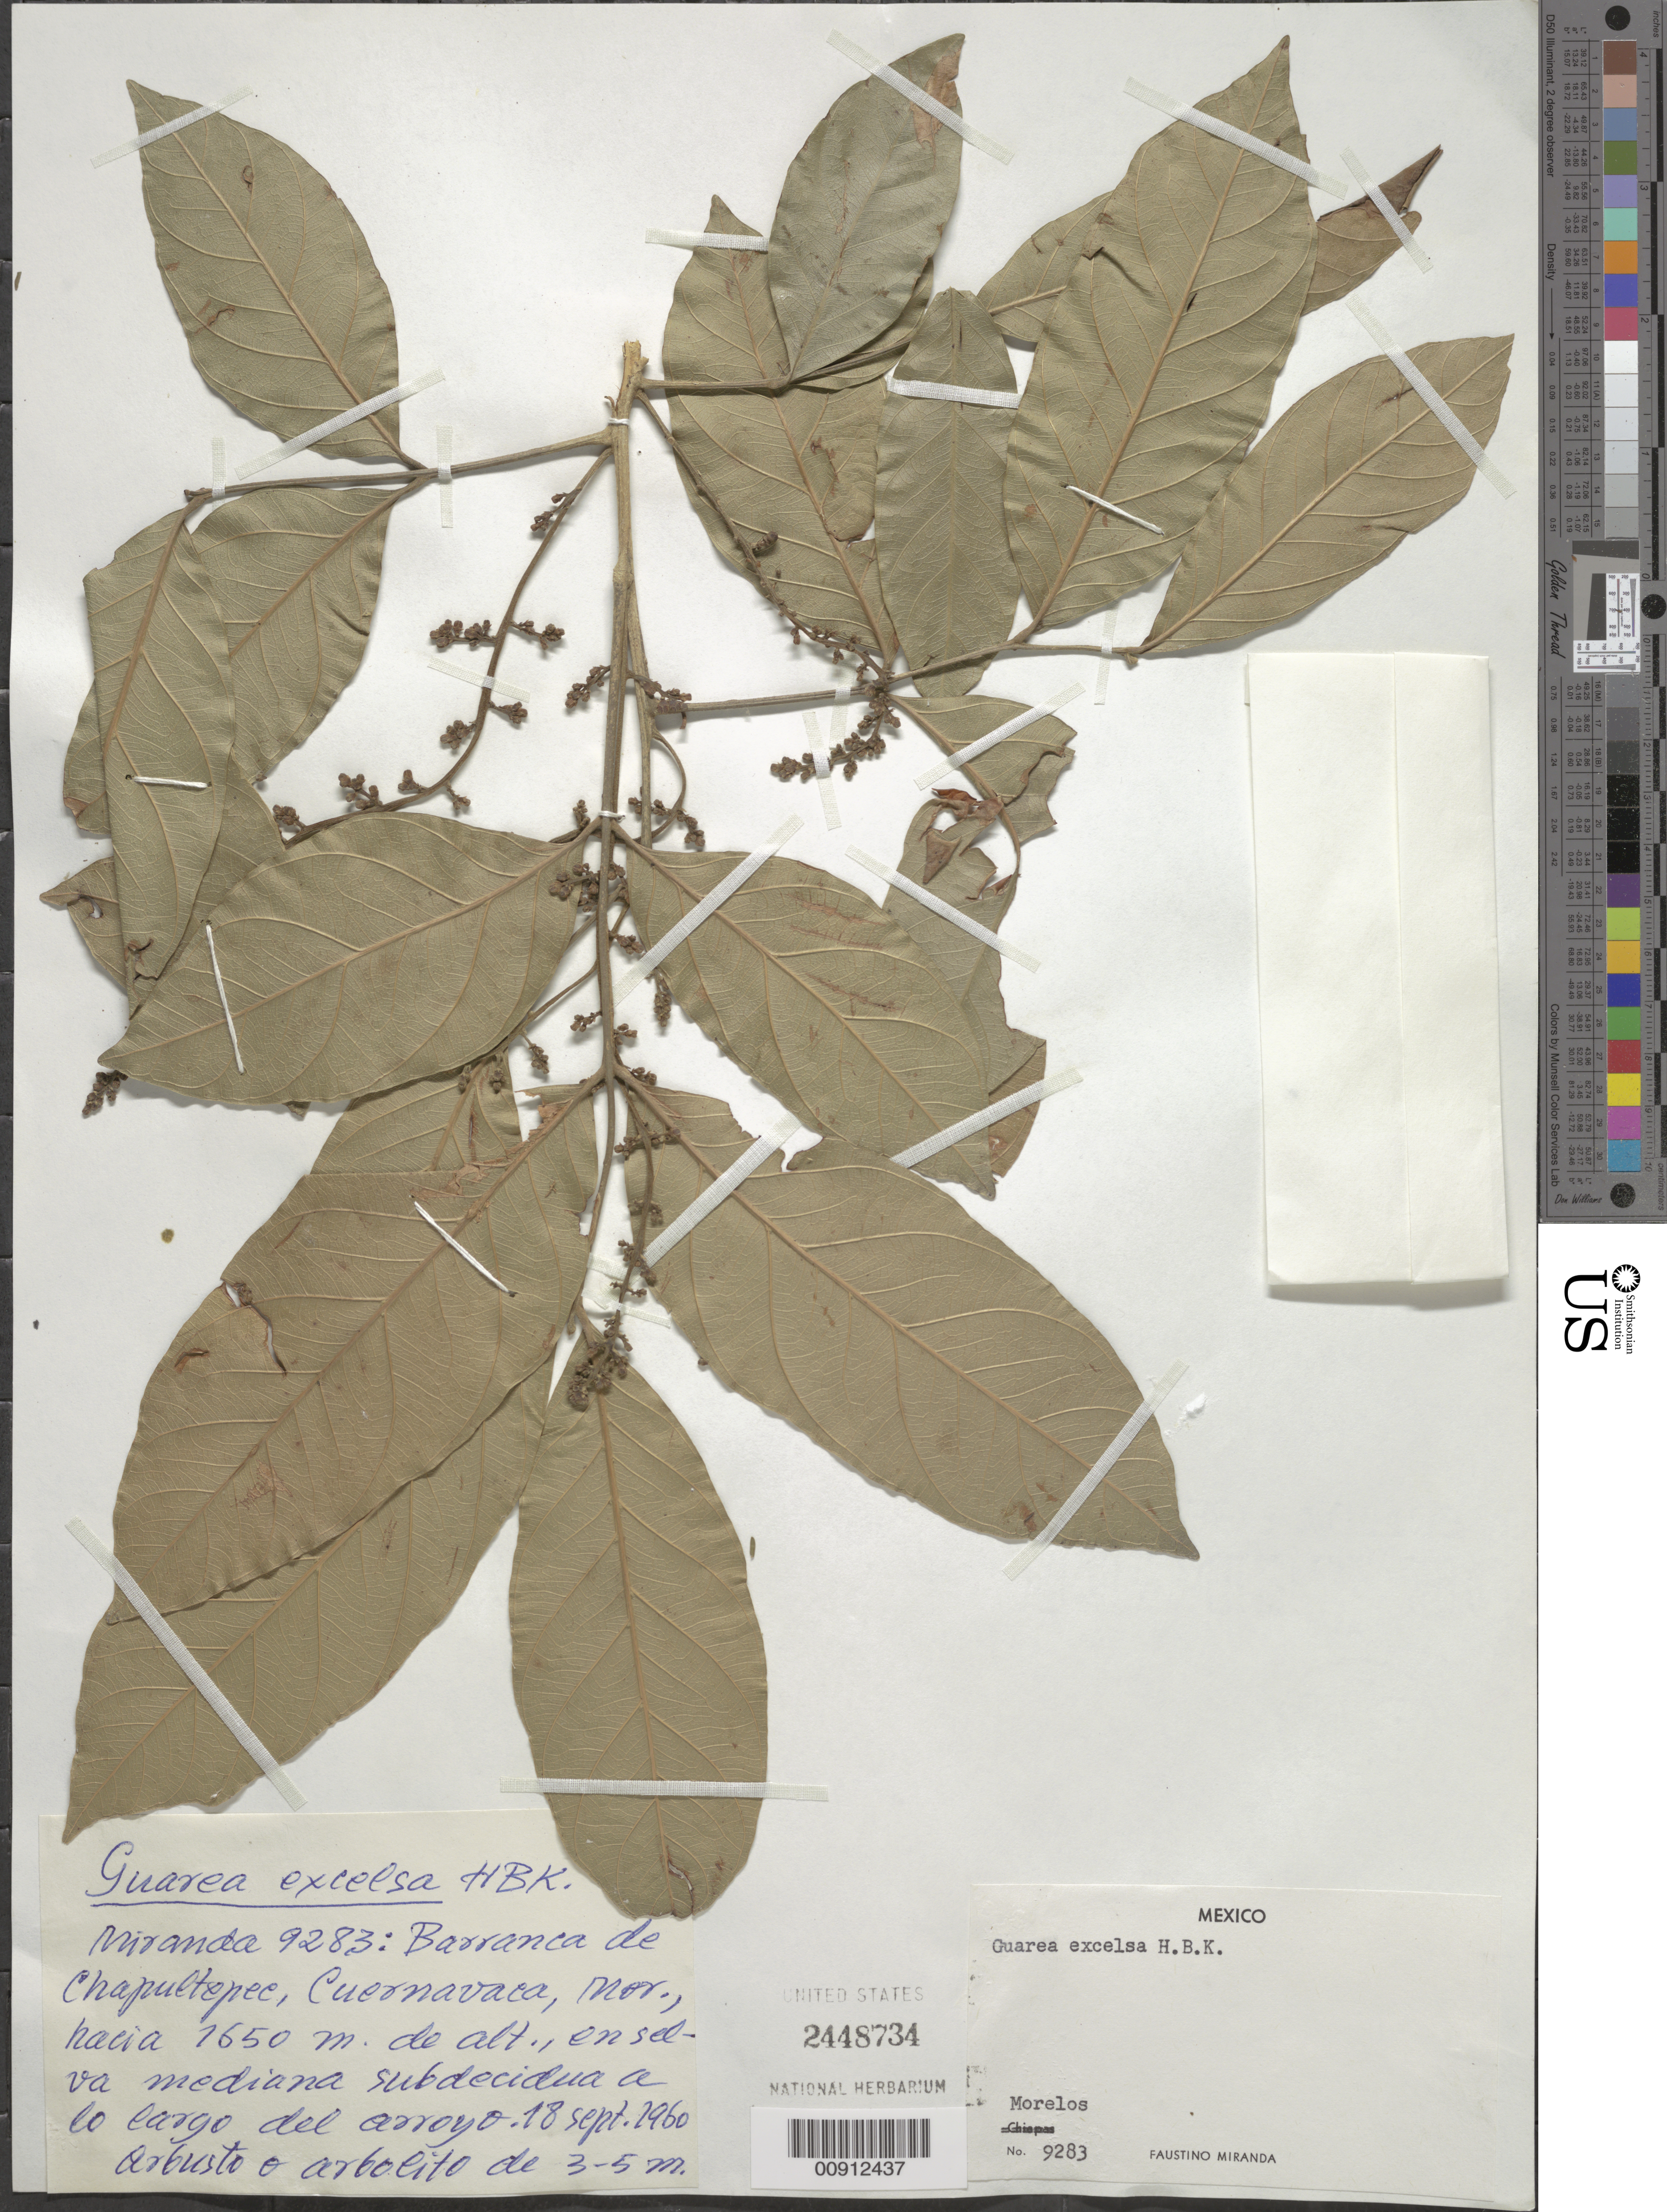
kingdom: Plantae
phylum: Tracheophyta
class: Magnoliopsida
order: Sapindales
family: Meliaceae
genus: Guarea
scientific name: Guarea excelsa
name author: Kunth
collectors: Miranda G., F.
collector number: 9283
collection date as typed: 18 Sep 1960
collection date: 1960-09-18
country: Mexico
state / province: Morelos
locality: Barranca de Chapultepec, Cuernavaca, Morelos.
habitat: En selva mediana subdecidua a lo largo del arroyo.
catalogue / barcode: US 2448734